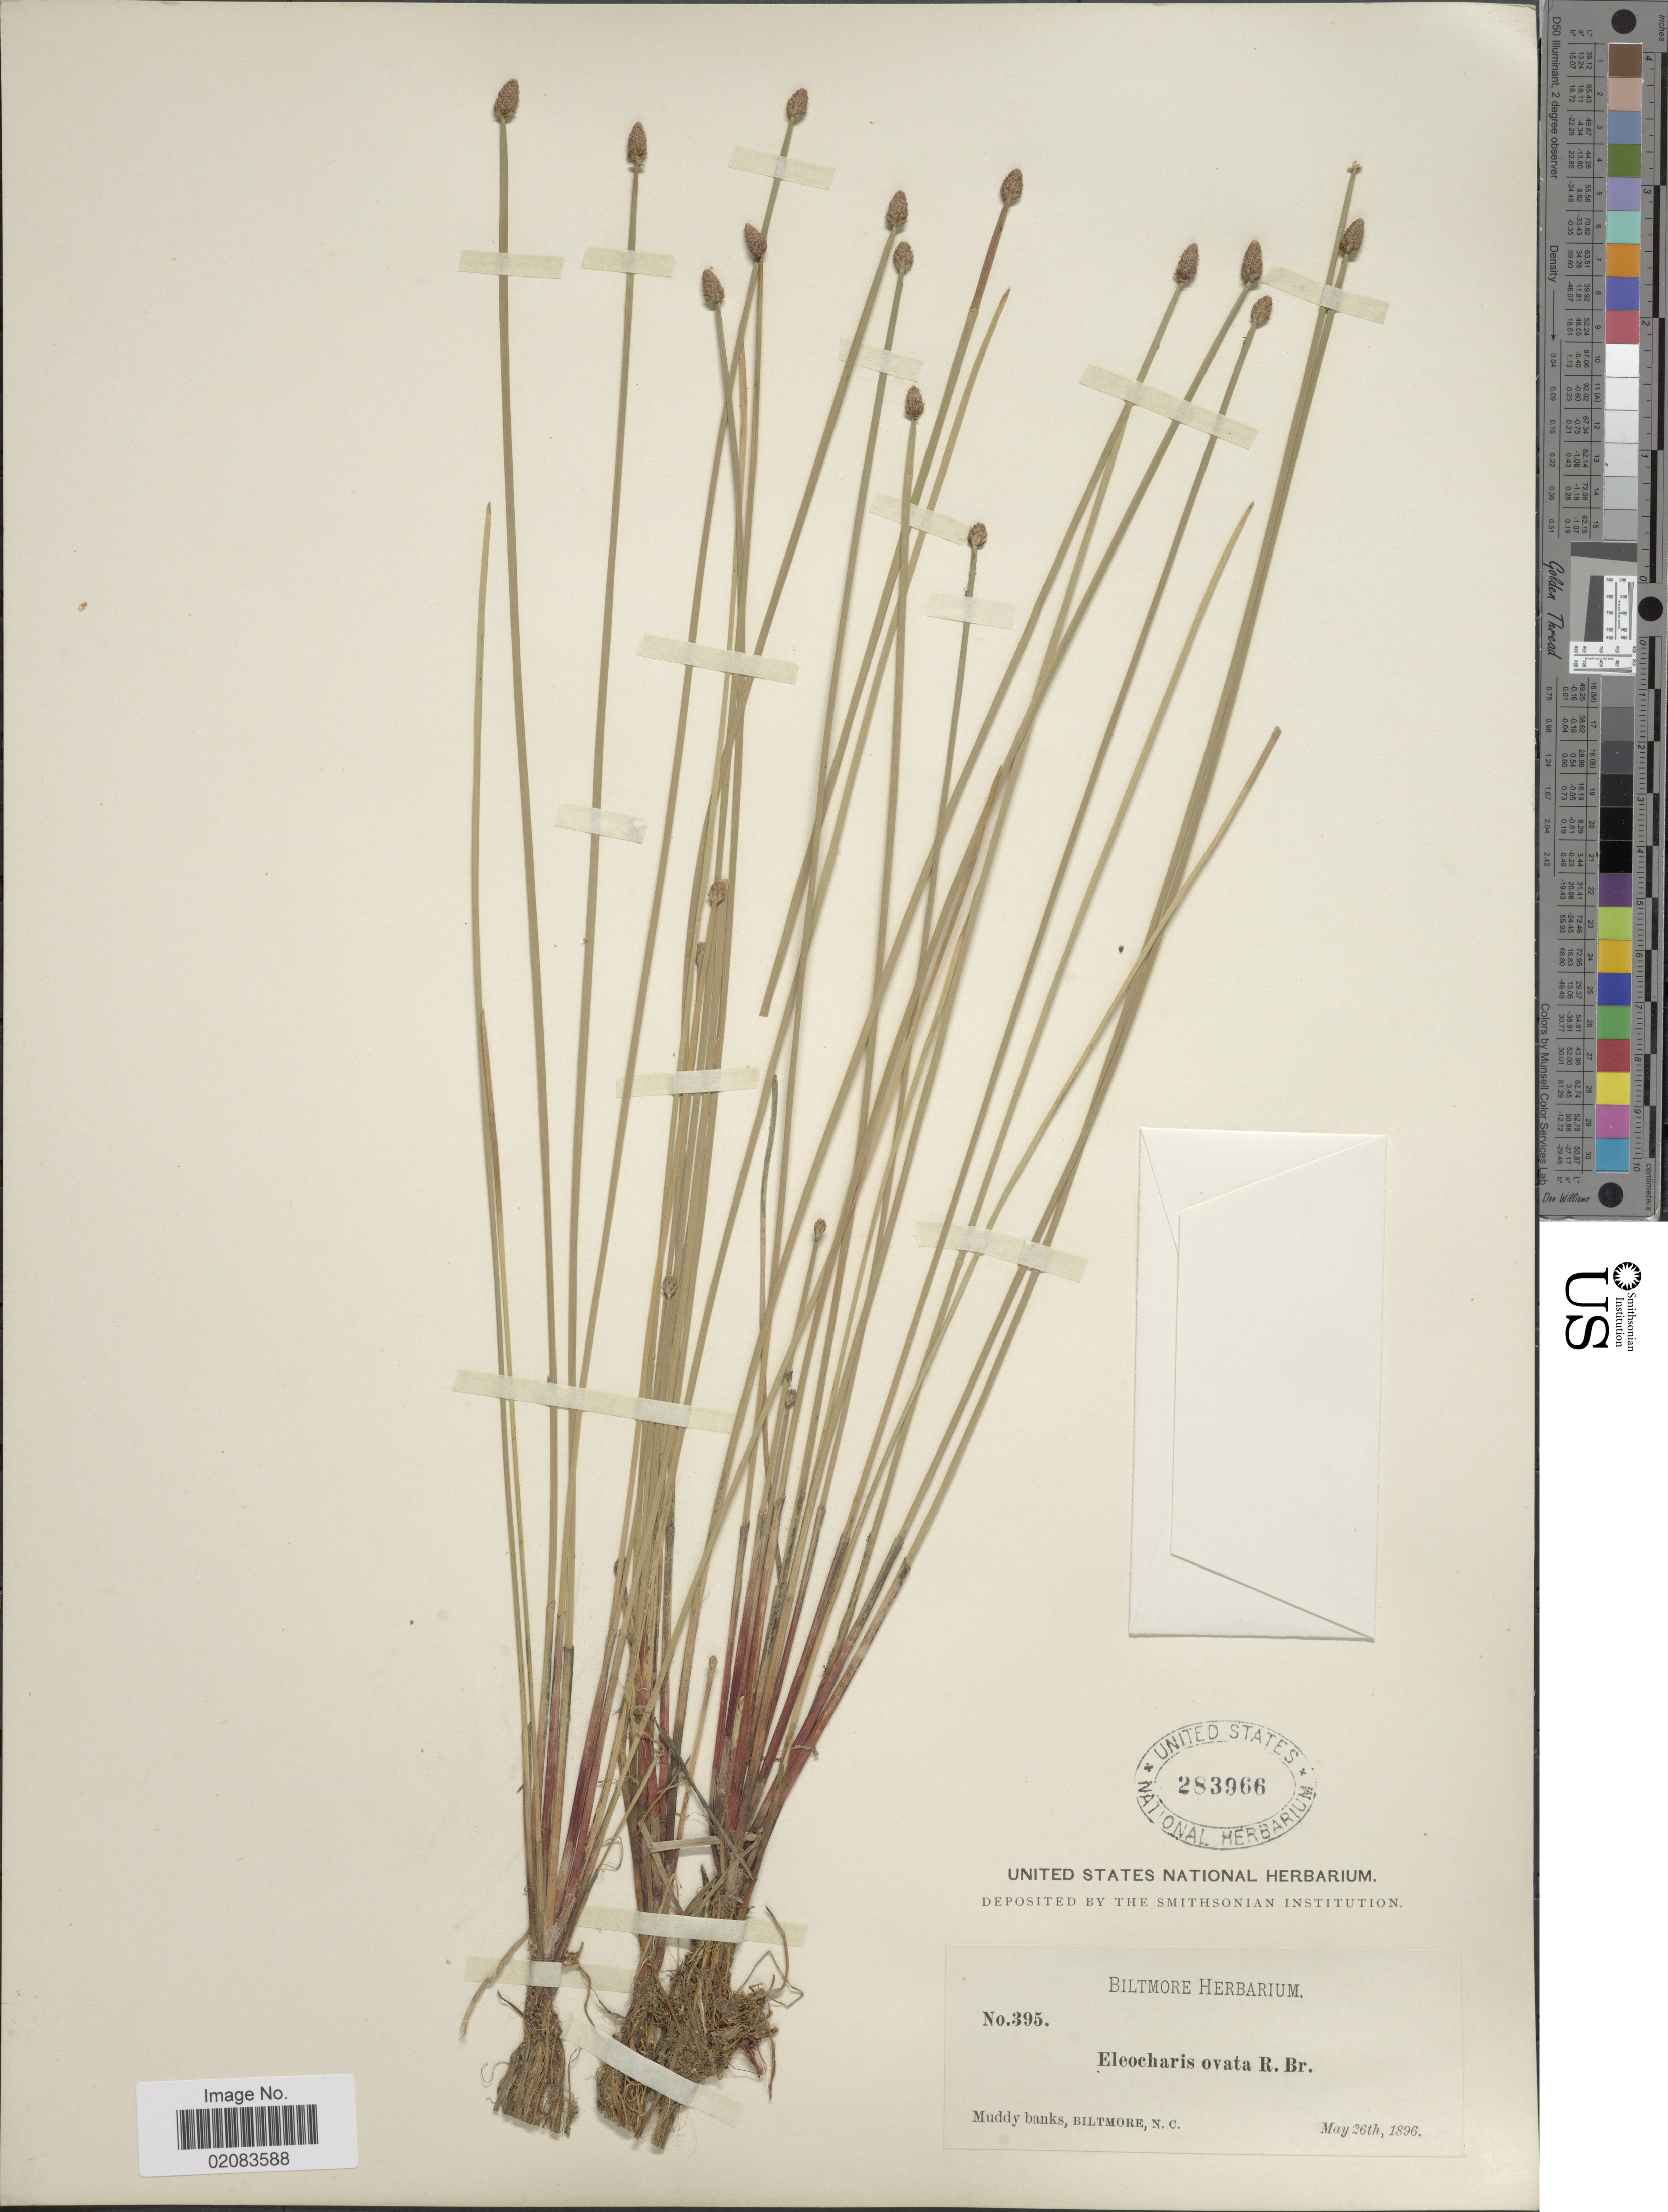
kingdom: Plantae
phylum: Tracheophyta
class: Liliopsida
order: Poales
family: Cyperaceae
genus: Eleocharis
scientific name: Eleocharis obtusa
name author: (Willd.) Schult.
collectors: ex herb. Biltmore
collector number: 395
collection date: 1896-05-26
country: United States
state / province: North Carolina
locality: Biltmore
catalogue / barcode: US 283966